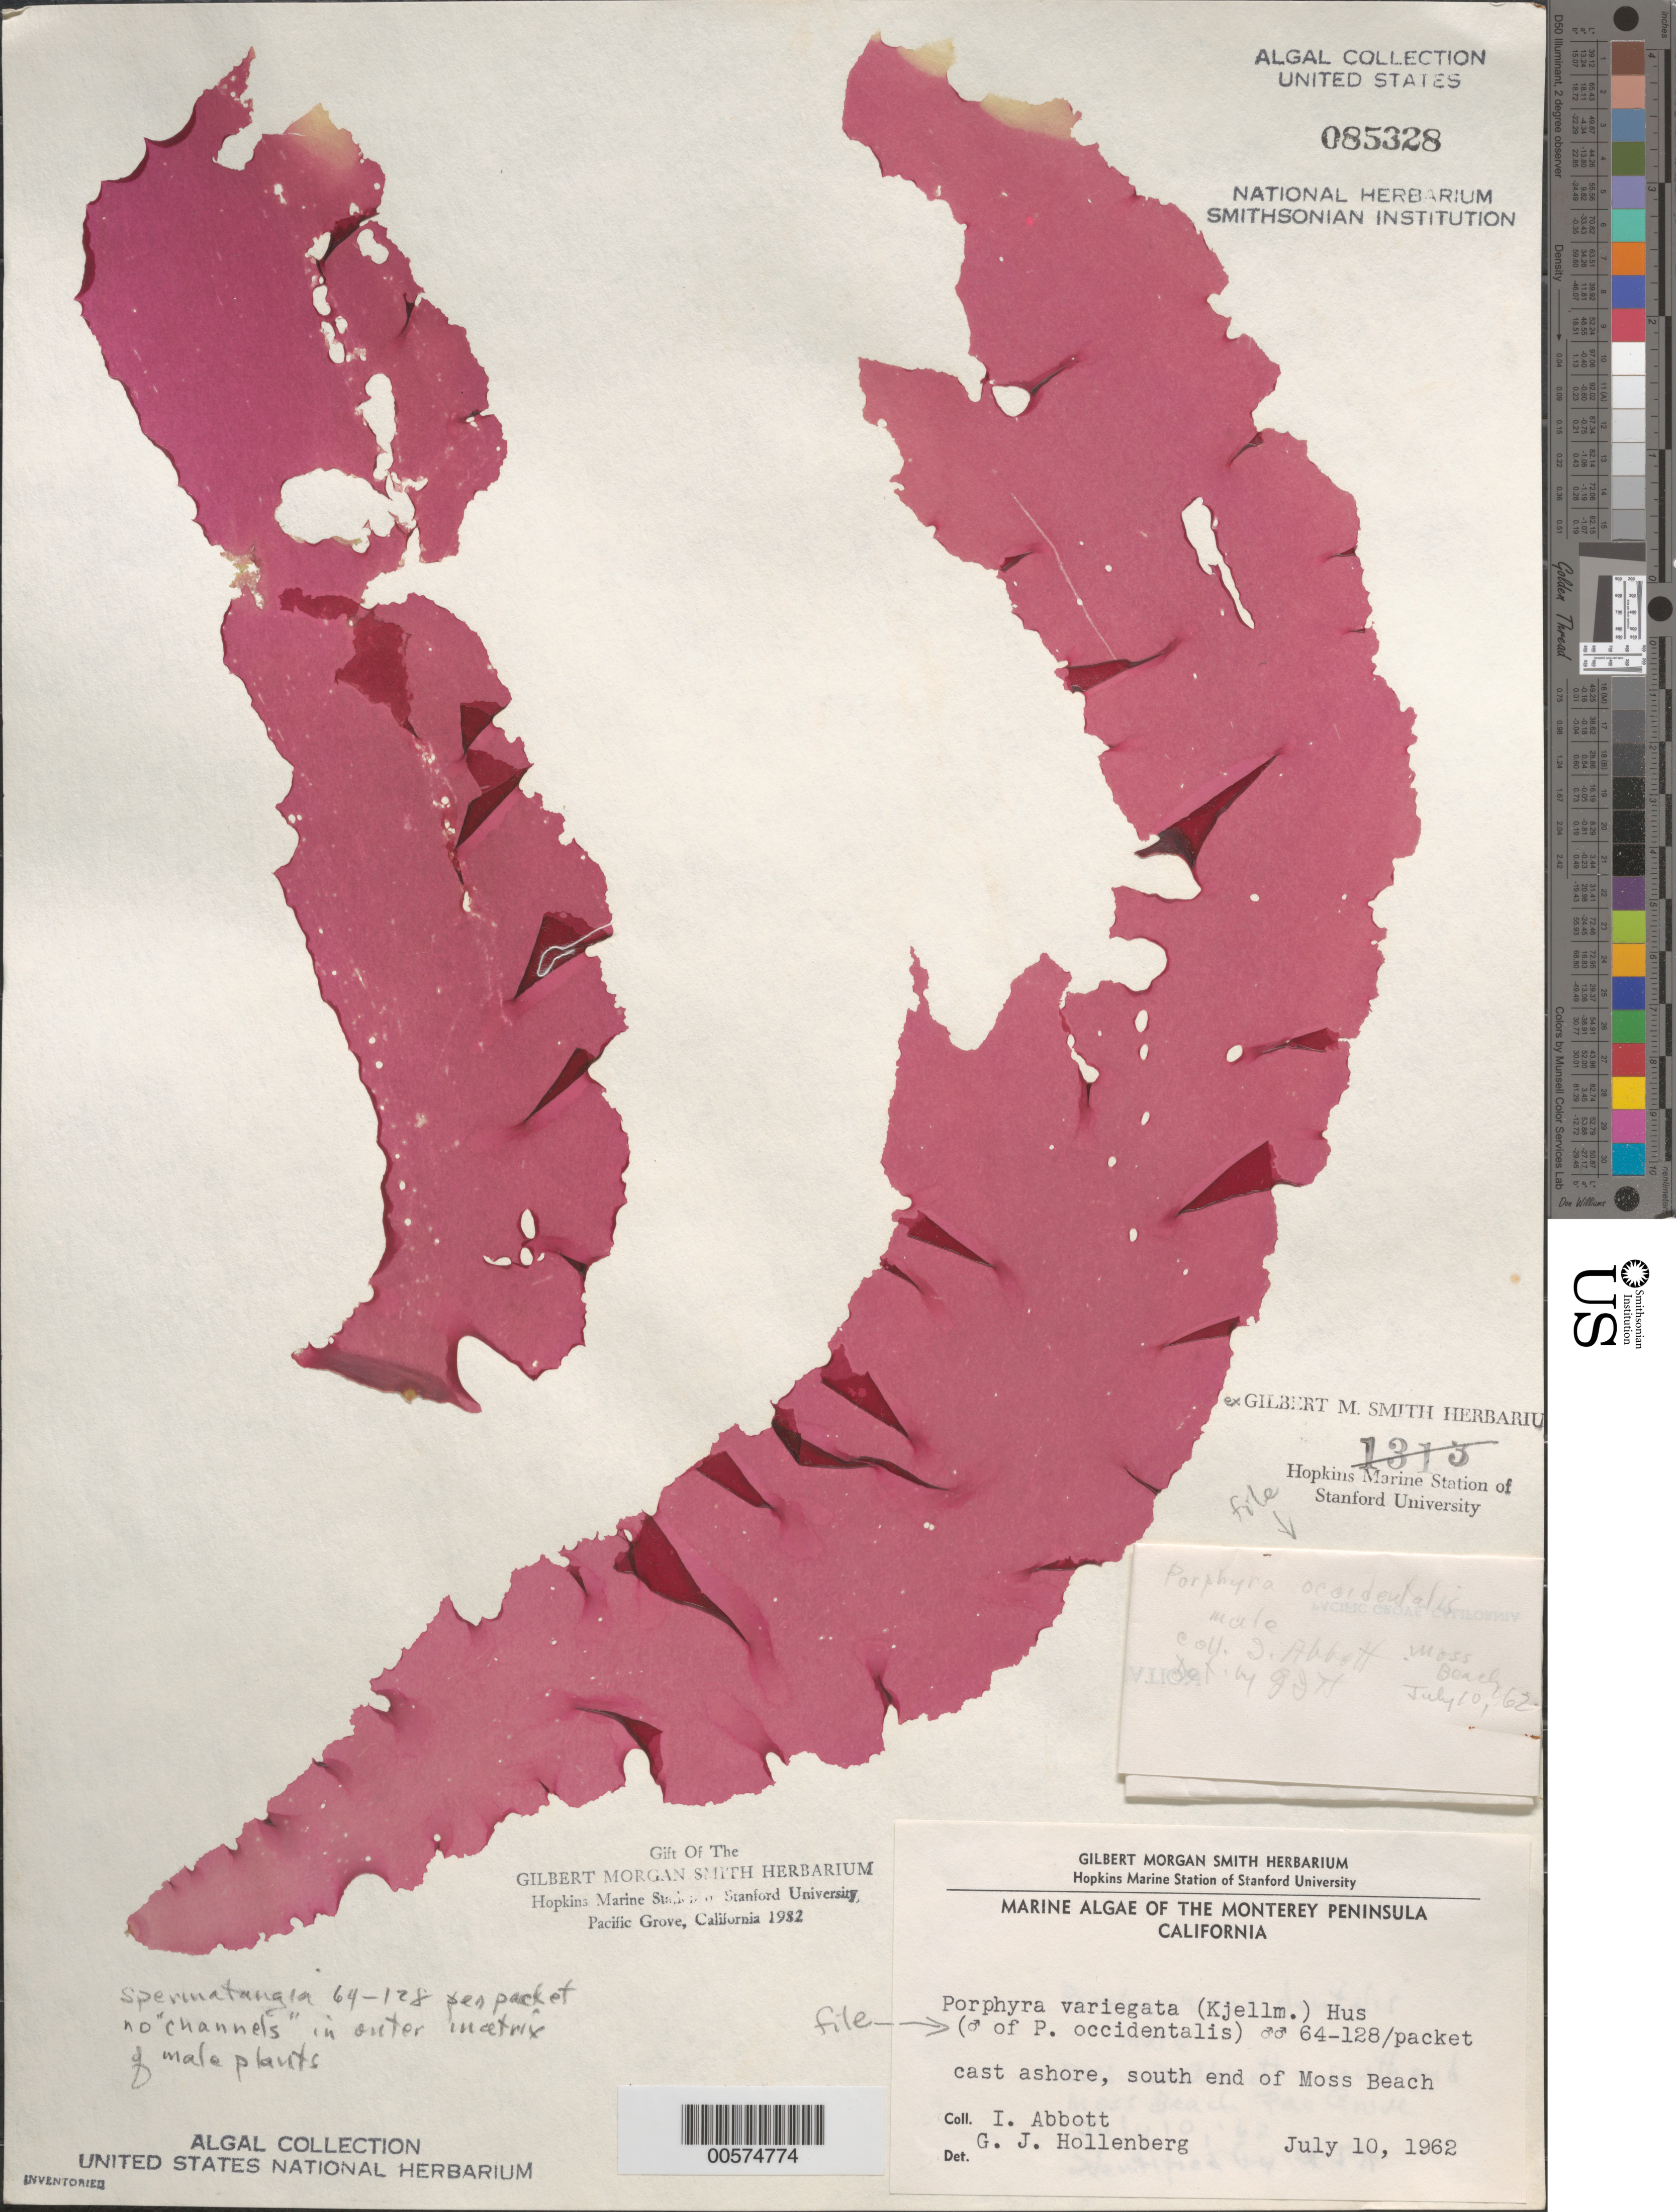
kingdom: Plantae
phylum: Rhodophyta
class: Bangiophyceae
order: Bangiales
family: Bangiaceae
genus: Porphyra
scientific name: Porphyra occidentalis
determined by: Hollenberg, George J.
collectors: I. A. Abbott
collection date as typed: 10 Jul 1962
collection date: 1962-07-10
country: United States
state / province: California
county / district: Monterey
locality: Moss Beach, south end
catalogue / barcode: US 85328